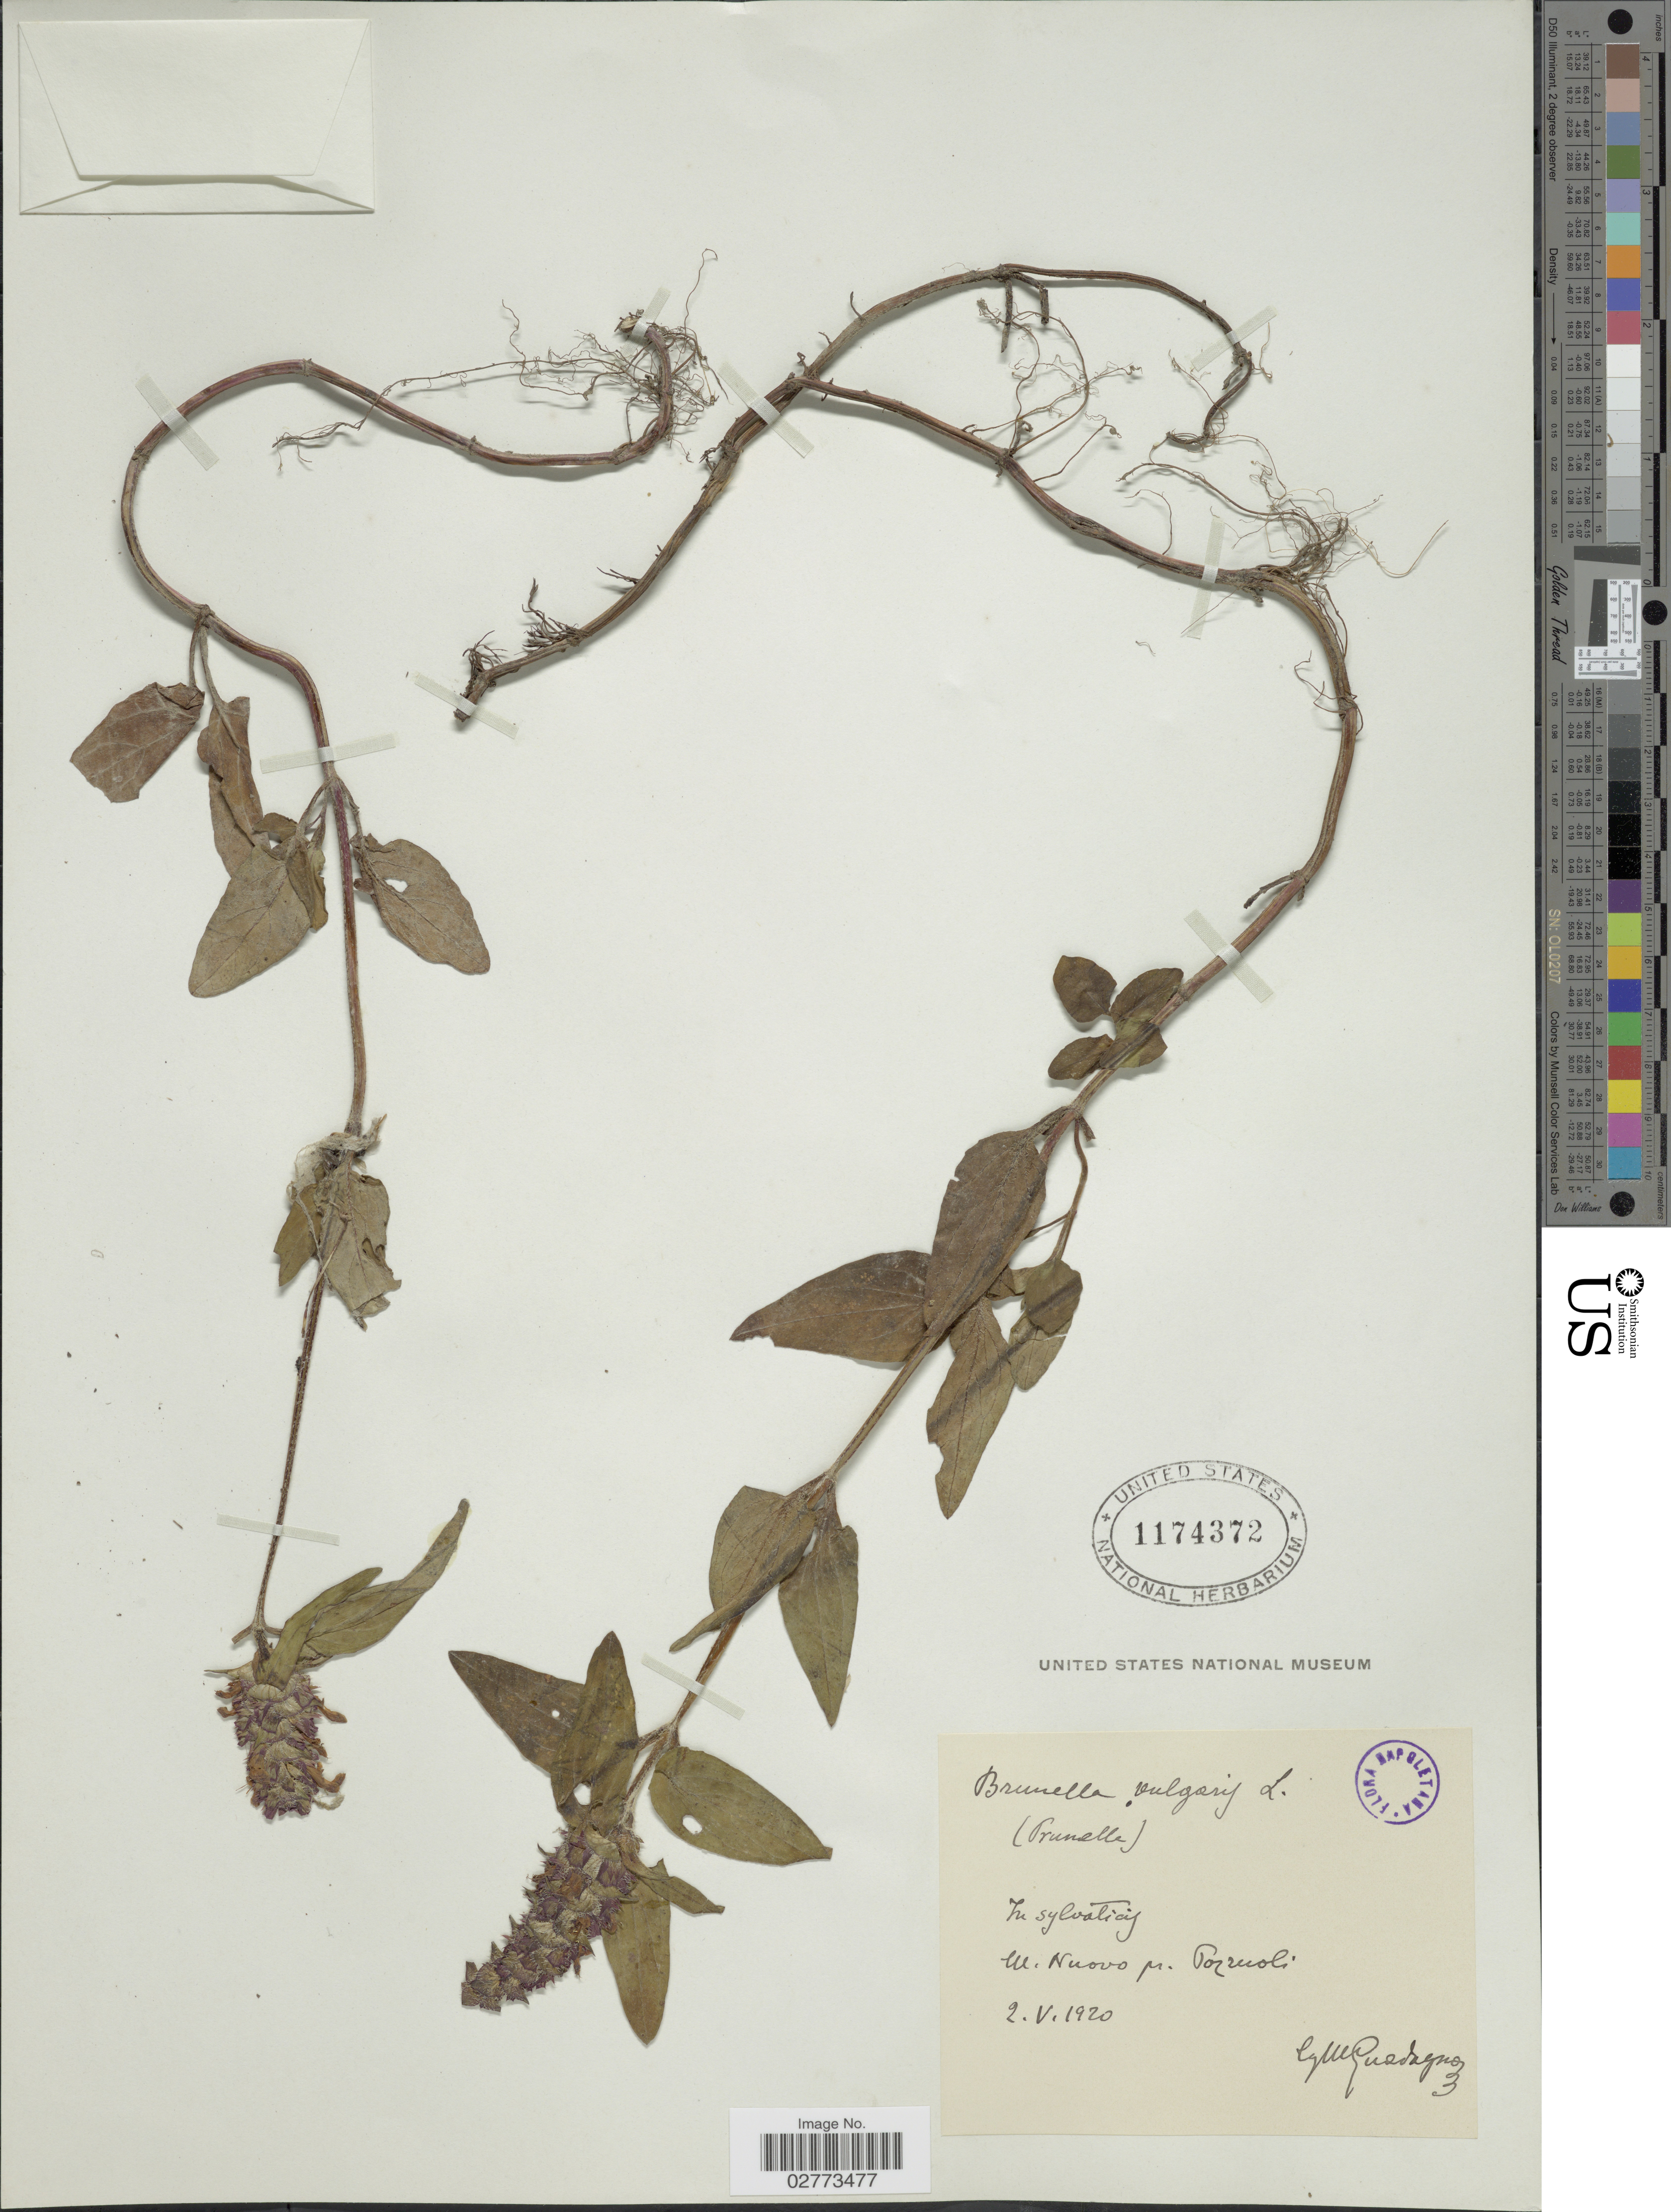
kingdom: Plantae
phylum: Tracheophyta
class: Magnoliopsida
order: Lamiales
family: Lamiaceae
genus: Prunella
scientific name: Prunella vulgaris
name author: L.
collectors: M. Guadagno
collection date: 1920-05-02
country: Italy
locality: M. Nuovo pr. Porruoli.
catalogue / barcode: US 1174372